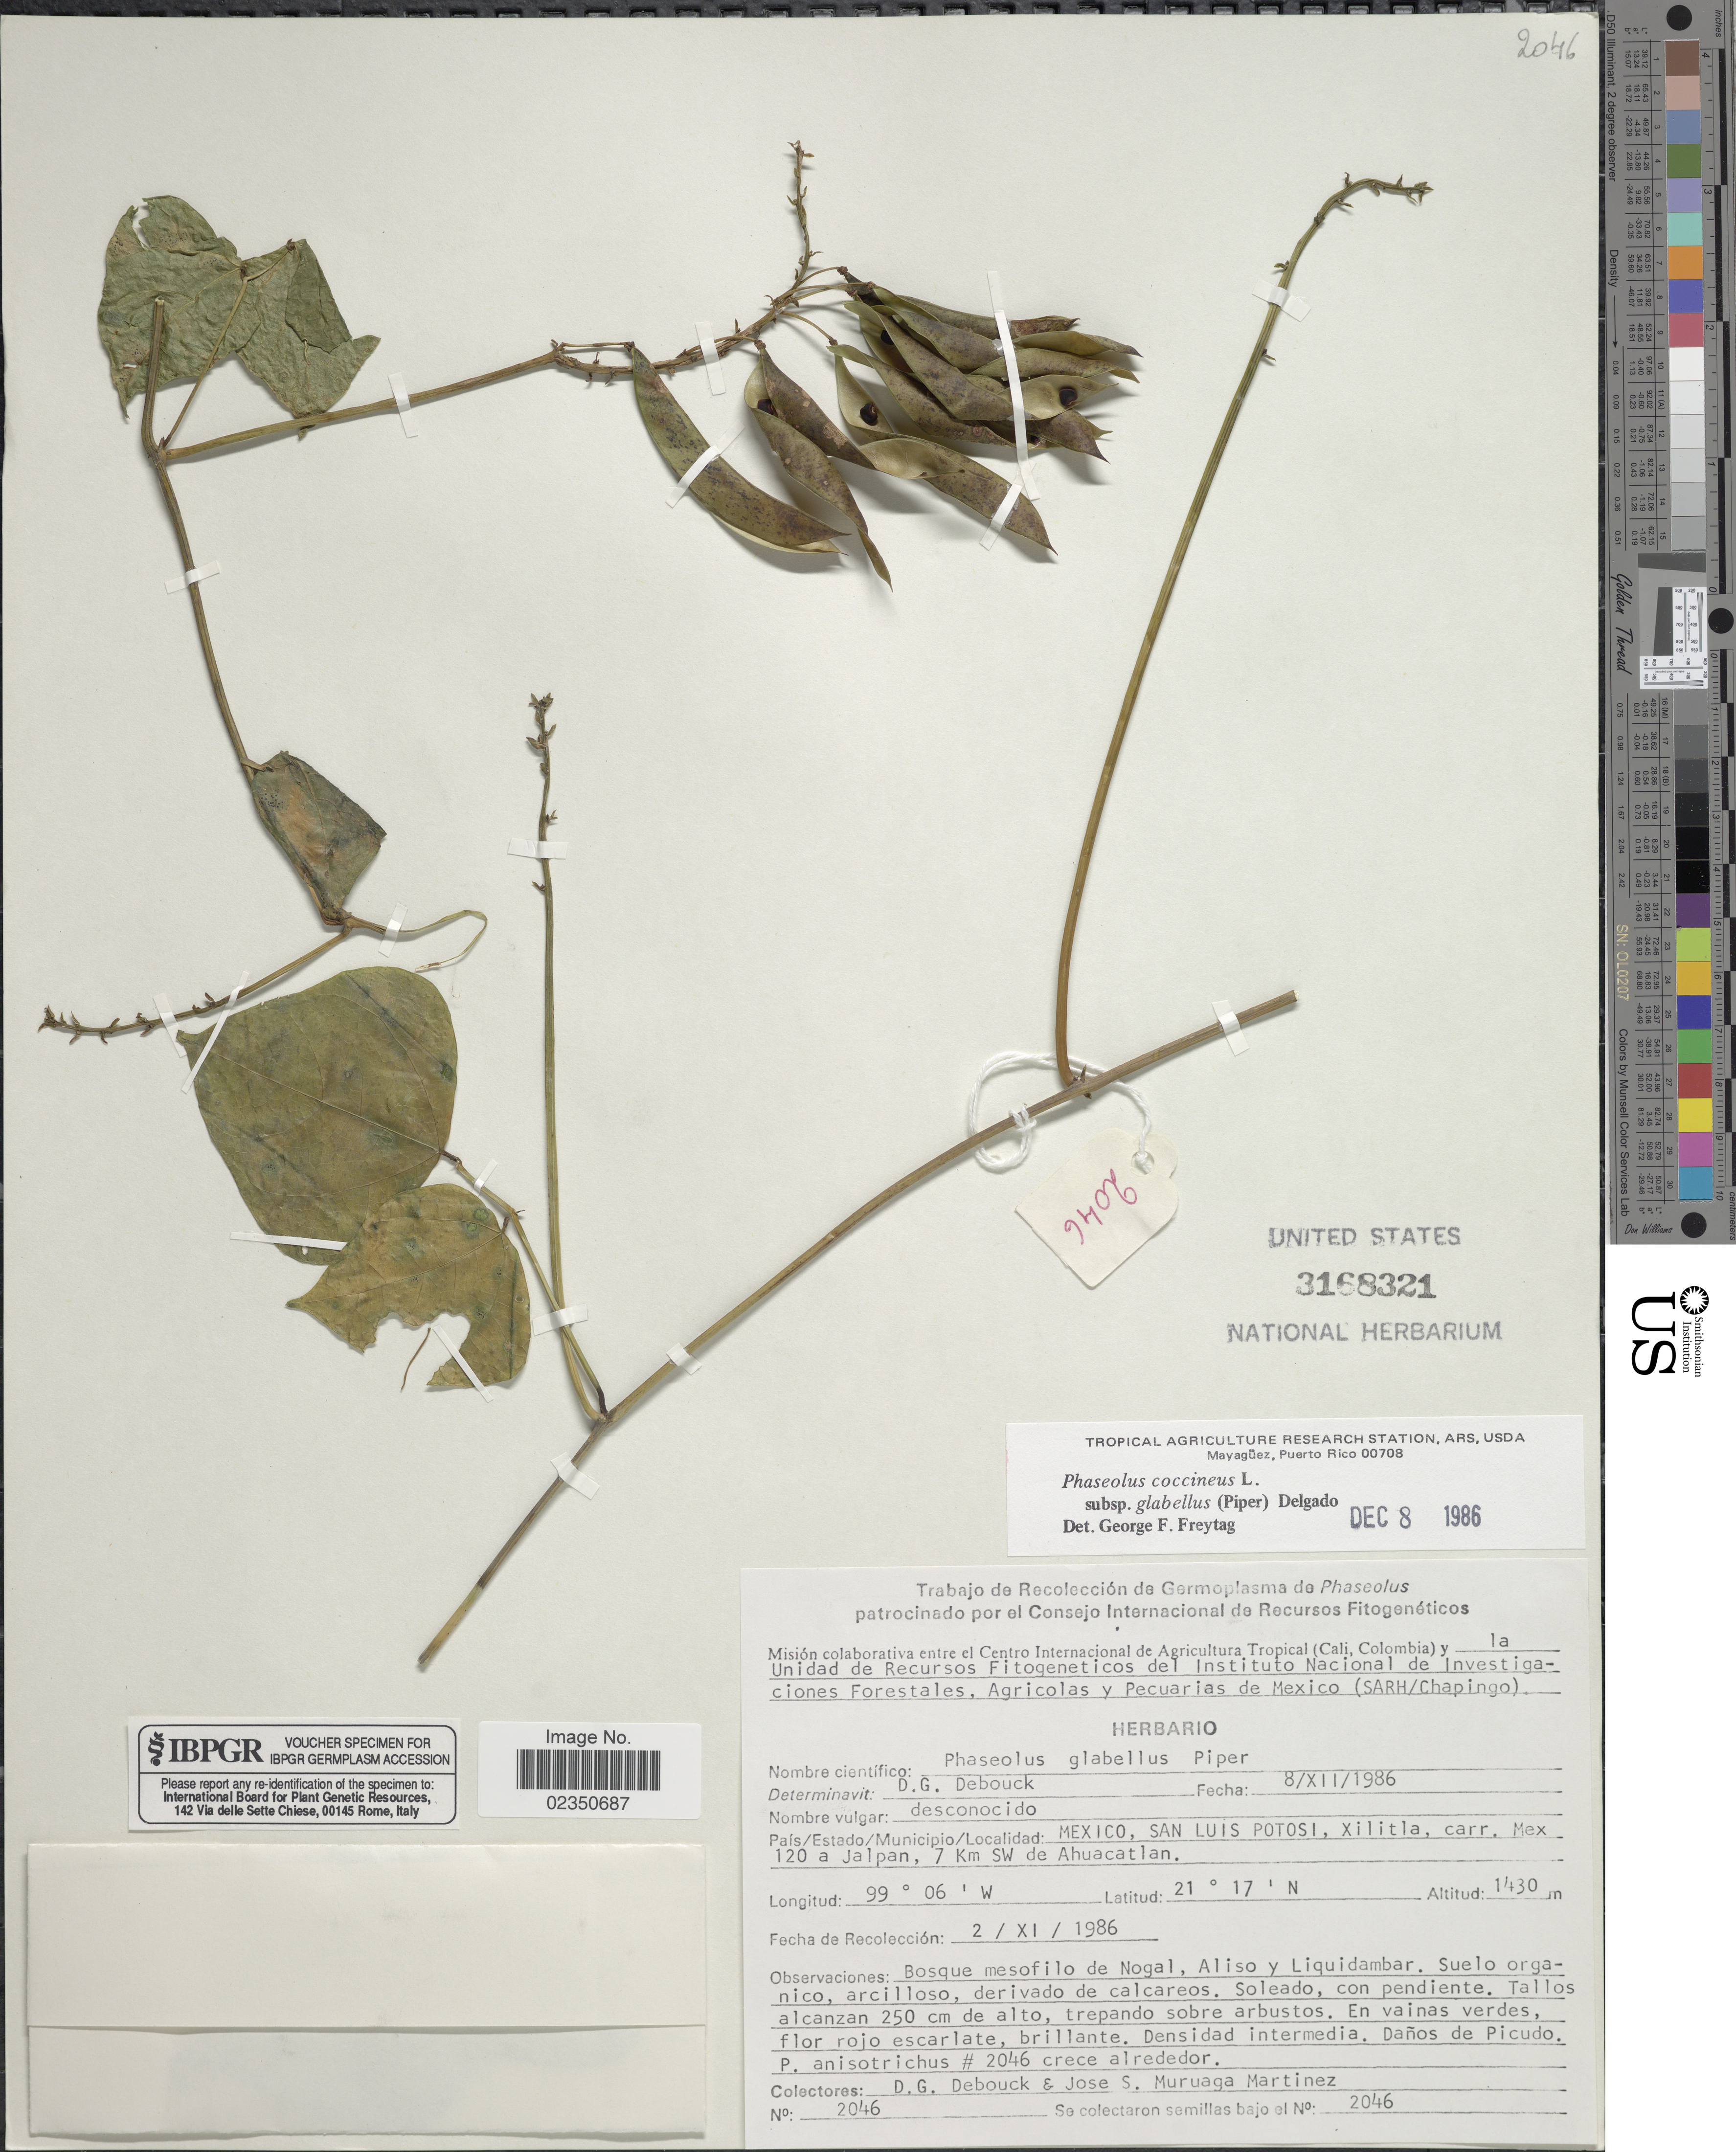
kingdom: Plantae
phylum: Tracheophyta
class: Magnoliopsida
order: Fabales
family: Fabaceae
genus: Phaseolus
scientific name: Phaseolus glabellus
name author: Piper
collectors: D. Debouck & J. Muruaga Martinez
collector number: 2046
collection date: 1986-11-02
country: Mexico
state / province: San Luis Potosí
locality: Xilitla, carr. Mex 120 a Jalpan, 7 km SW de Ahuacatlan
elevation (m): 1430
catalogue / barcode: US 3168321